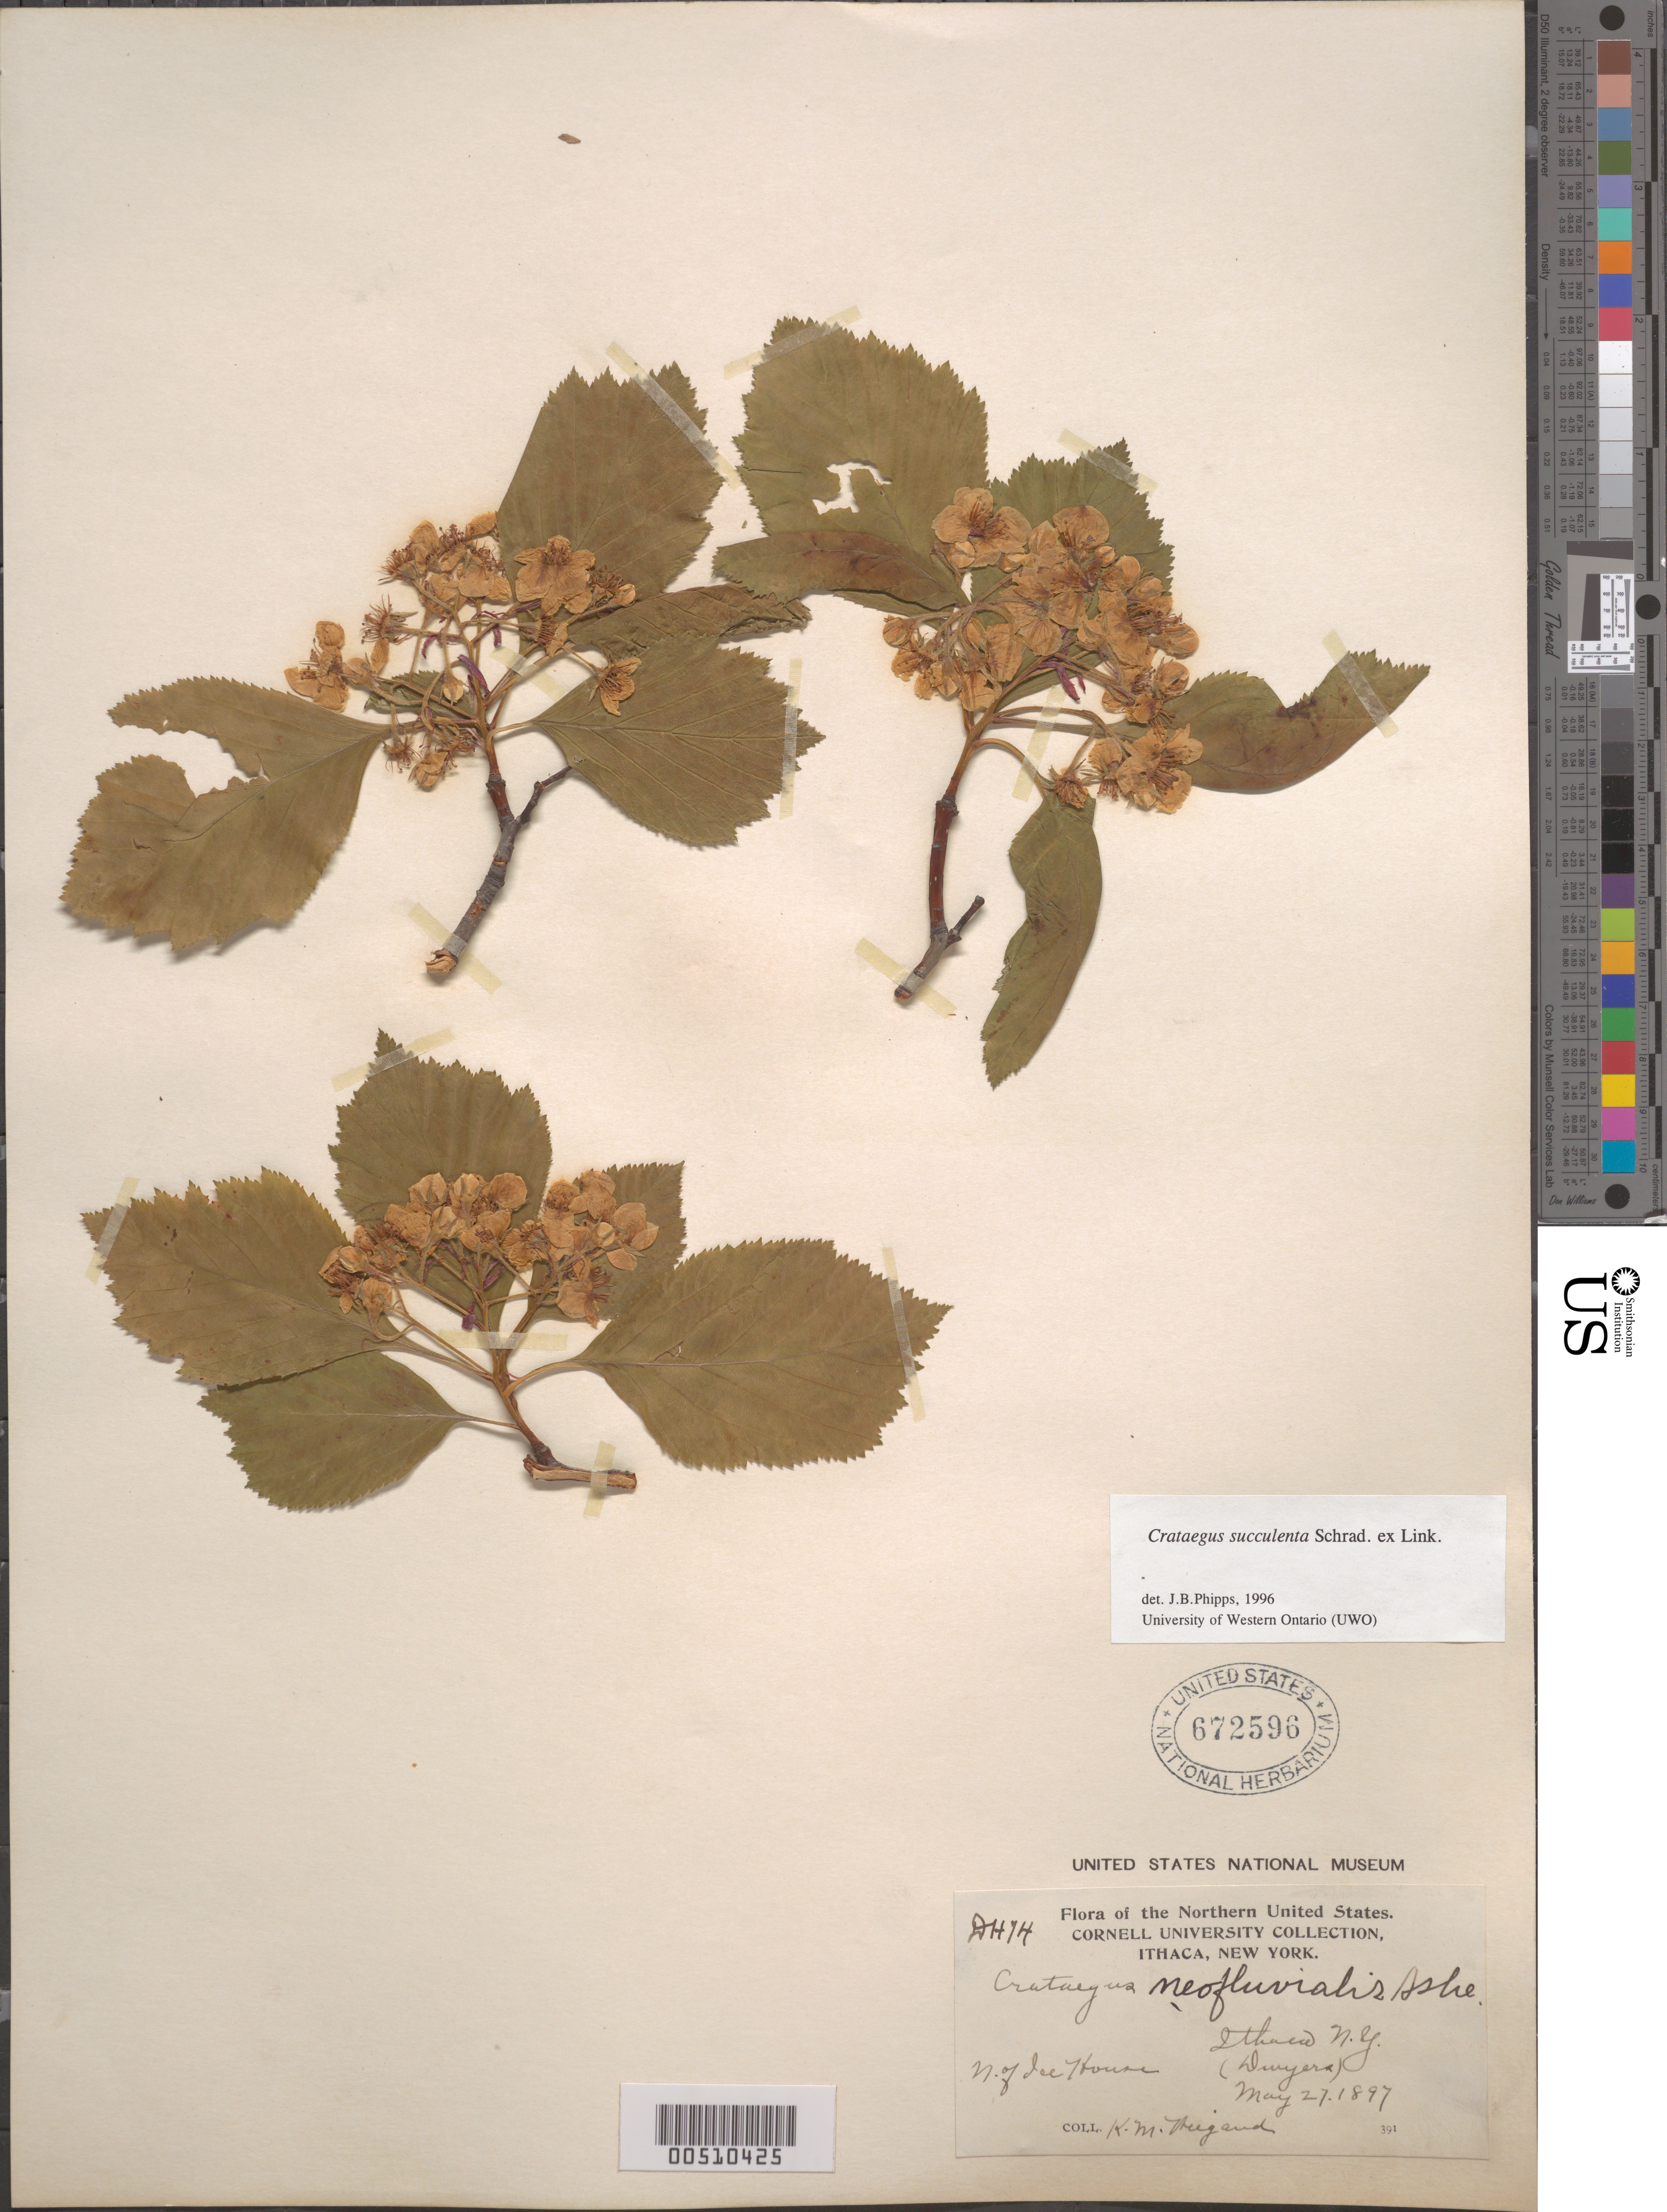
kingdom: Plantae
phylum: Tracheophyta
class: Magnoliopsida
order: Rosales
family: Rosaceae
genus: Crataegus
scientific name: Crataegus succulenta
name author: Schrad. ex Link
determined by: Phipps, James B., (UWO), University of Western Ontario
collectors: K. M. Wiegand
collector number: DH14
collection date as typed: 27 May 1897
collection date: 1897-05-27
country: United States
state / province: New York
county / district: Tompkins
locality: N of Ice House (Dwyers), Ithaca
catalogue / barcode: US 672596